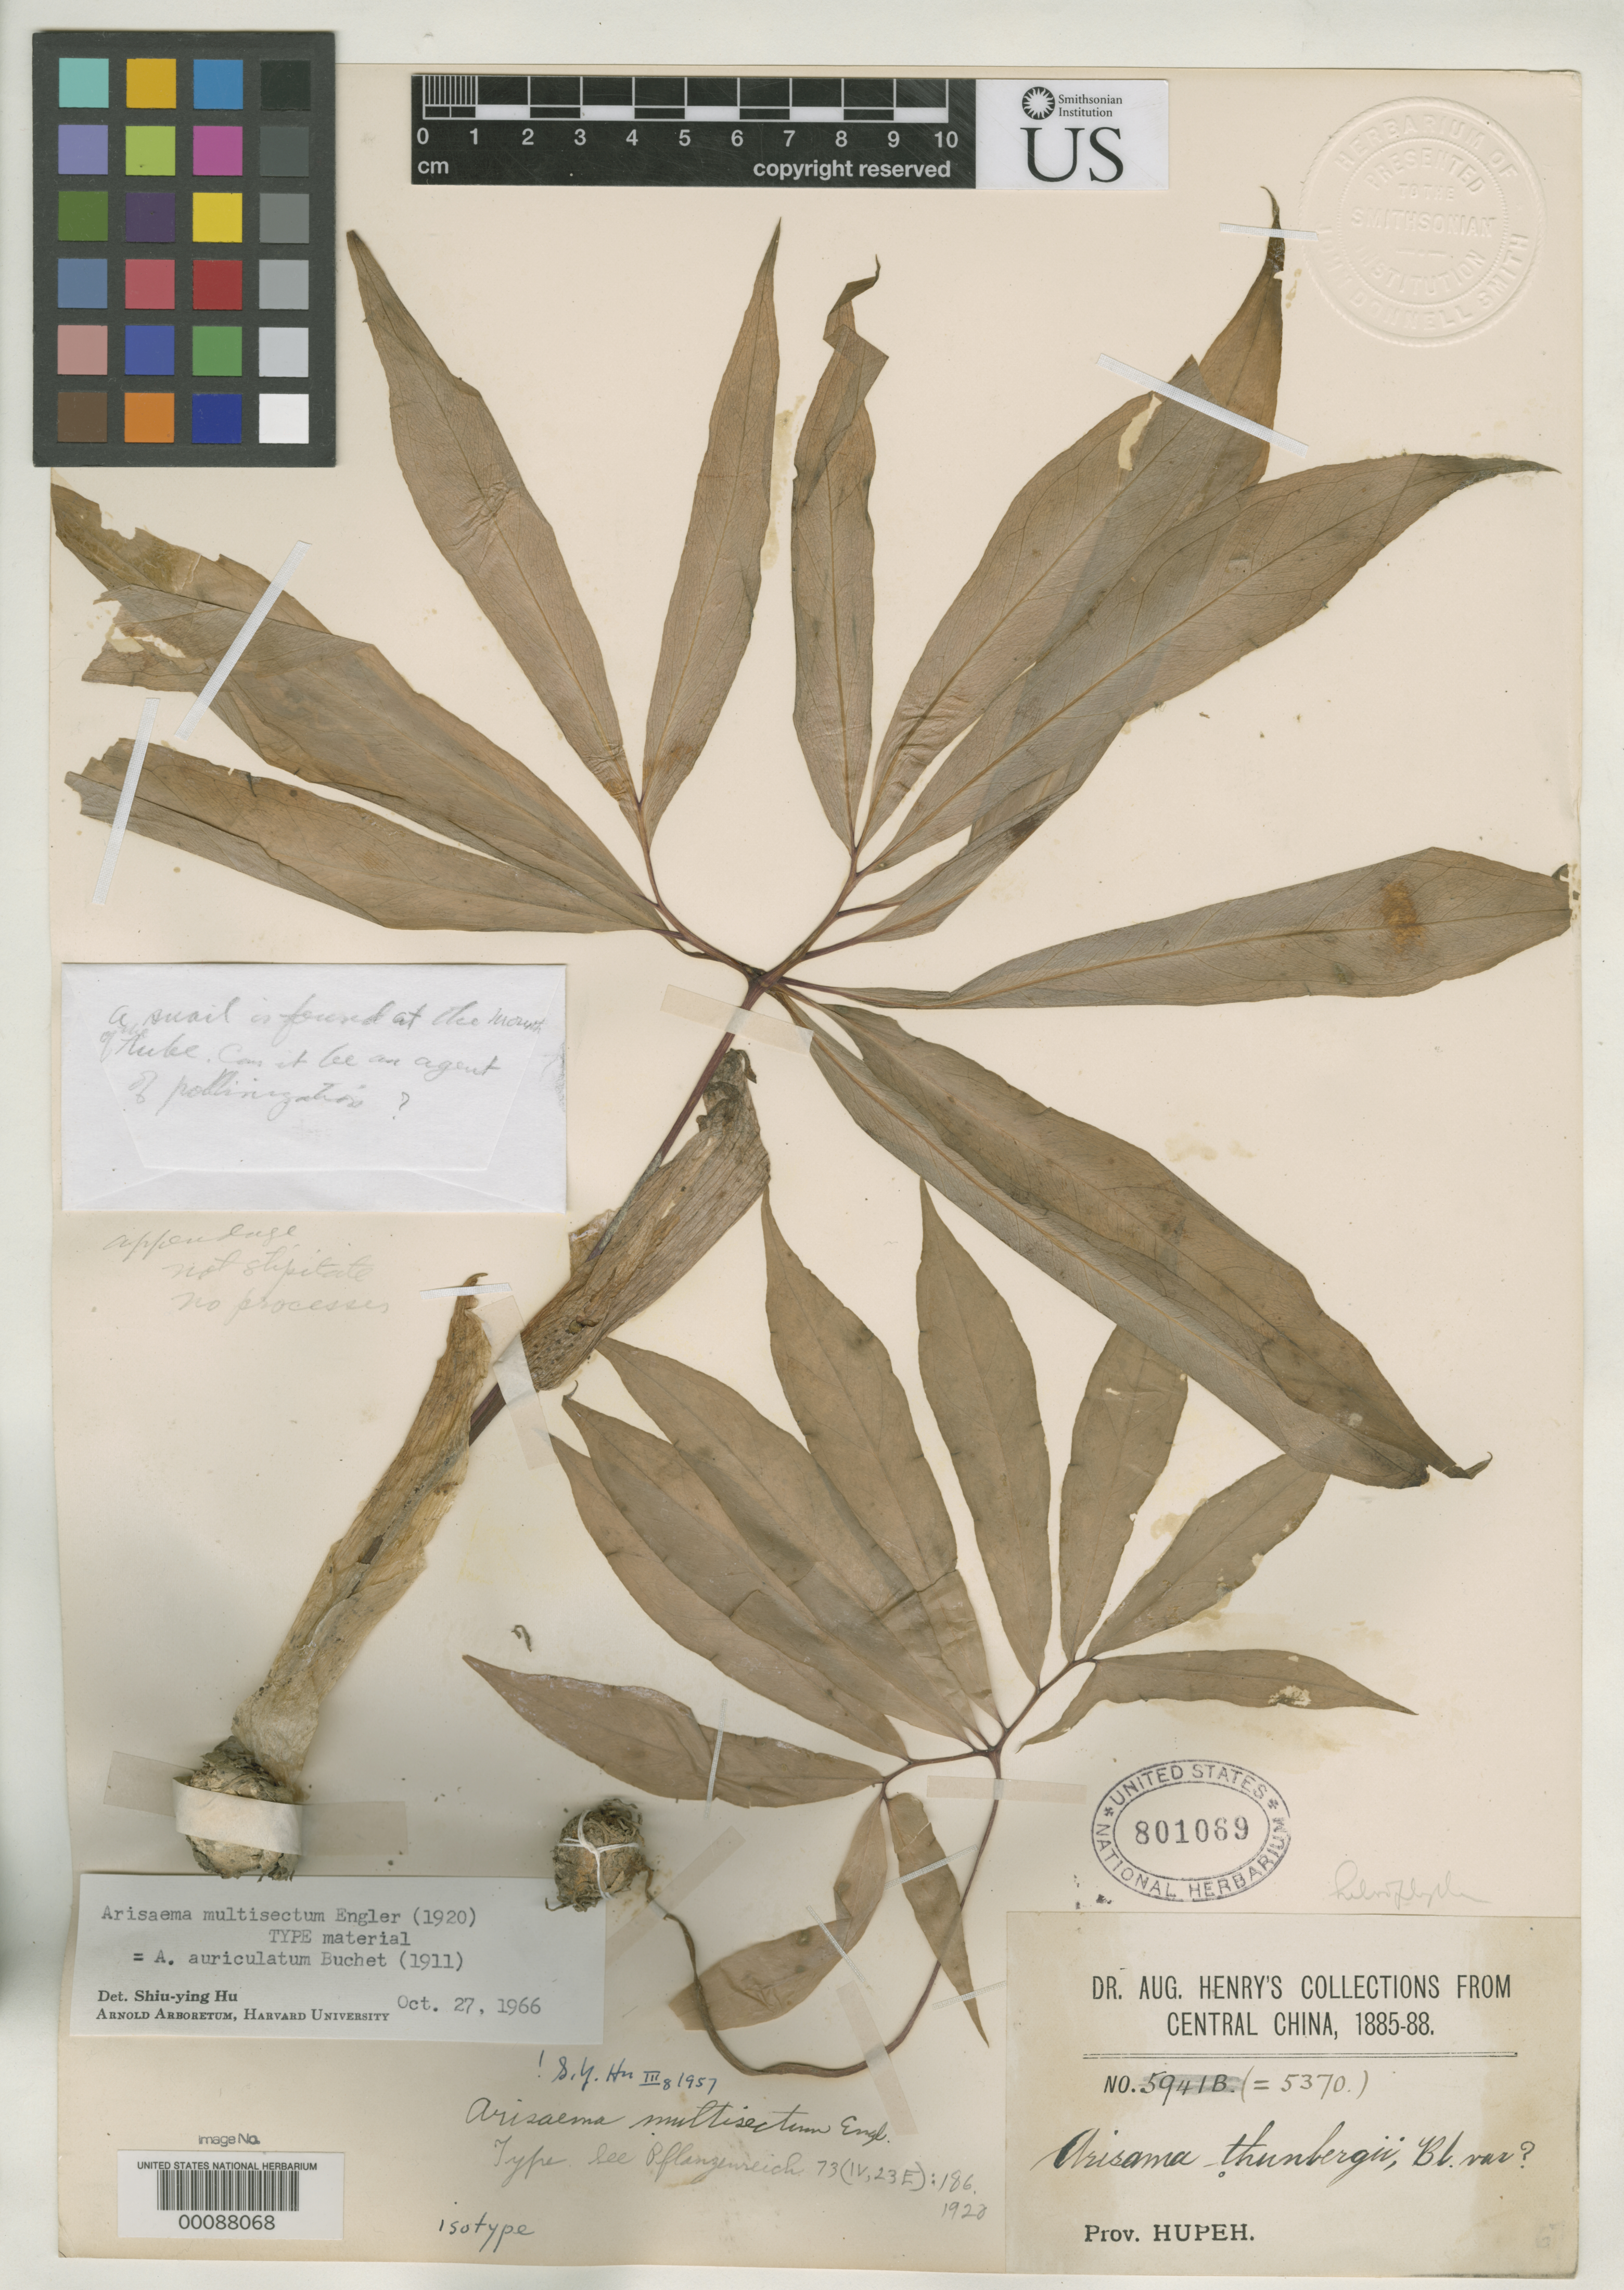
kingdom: Plantae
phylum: Tracheophyta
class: Liliopsida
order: Alismatales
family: Araceae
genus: Arisaema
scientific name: Arisaema multisectum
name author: Engl.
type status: Syntype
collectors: A. Henry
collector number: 5370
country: China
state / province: Hubei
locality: Patung.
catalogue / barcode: US 801069